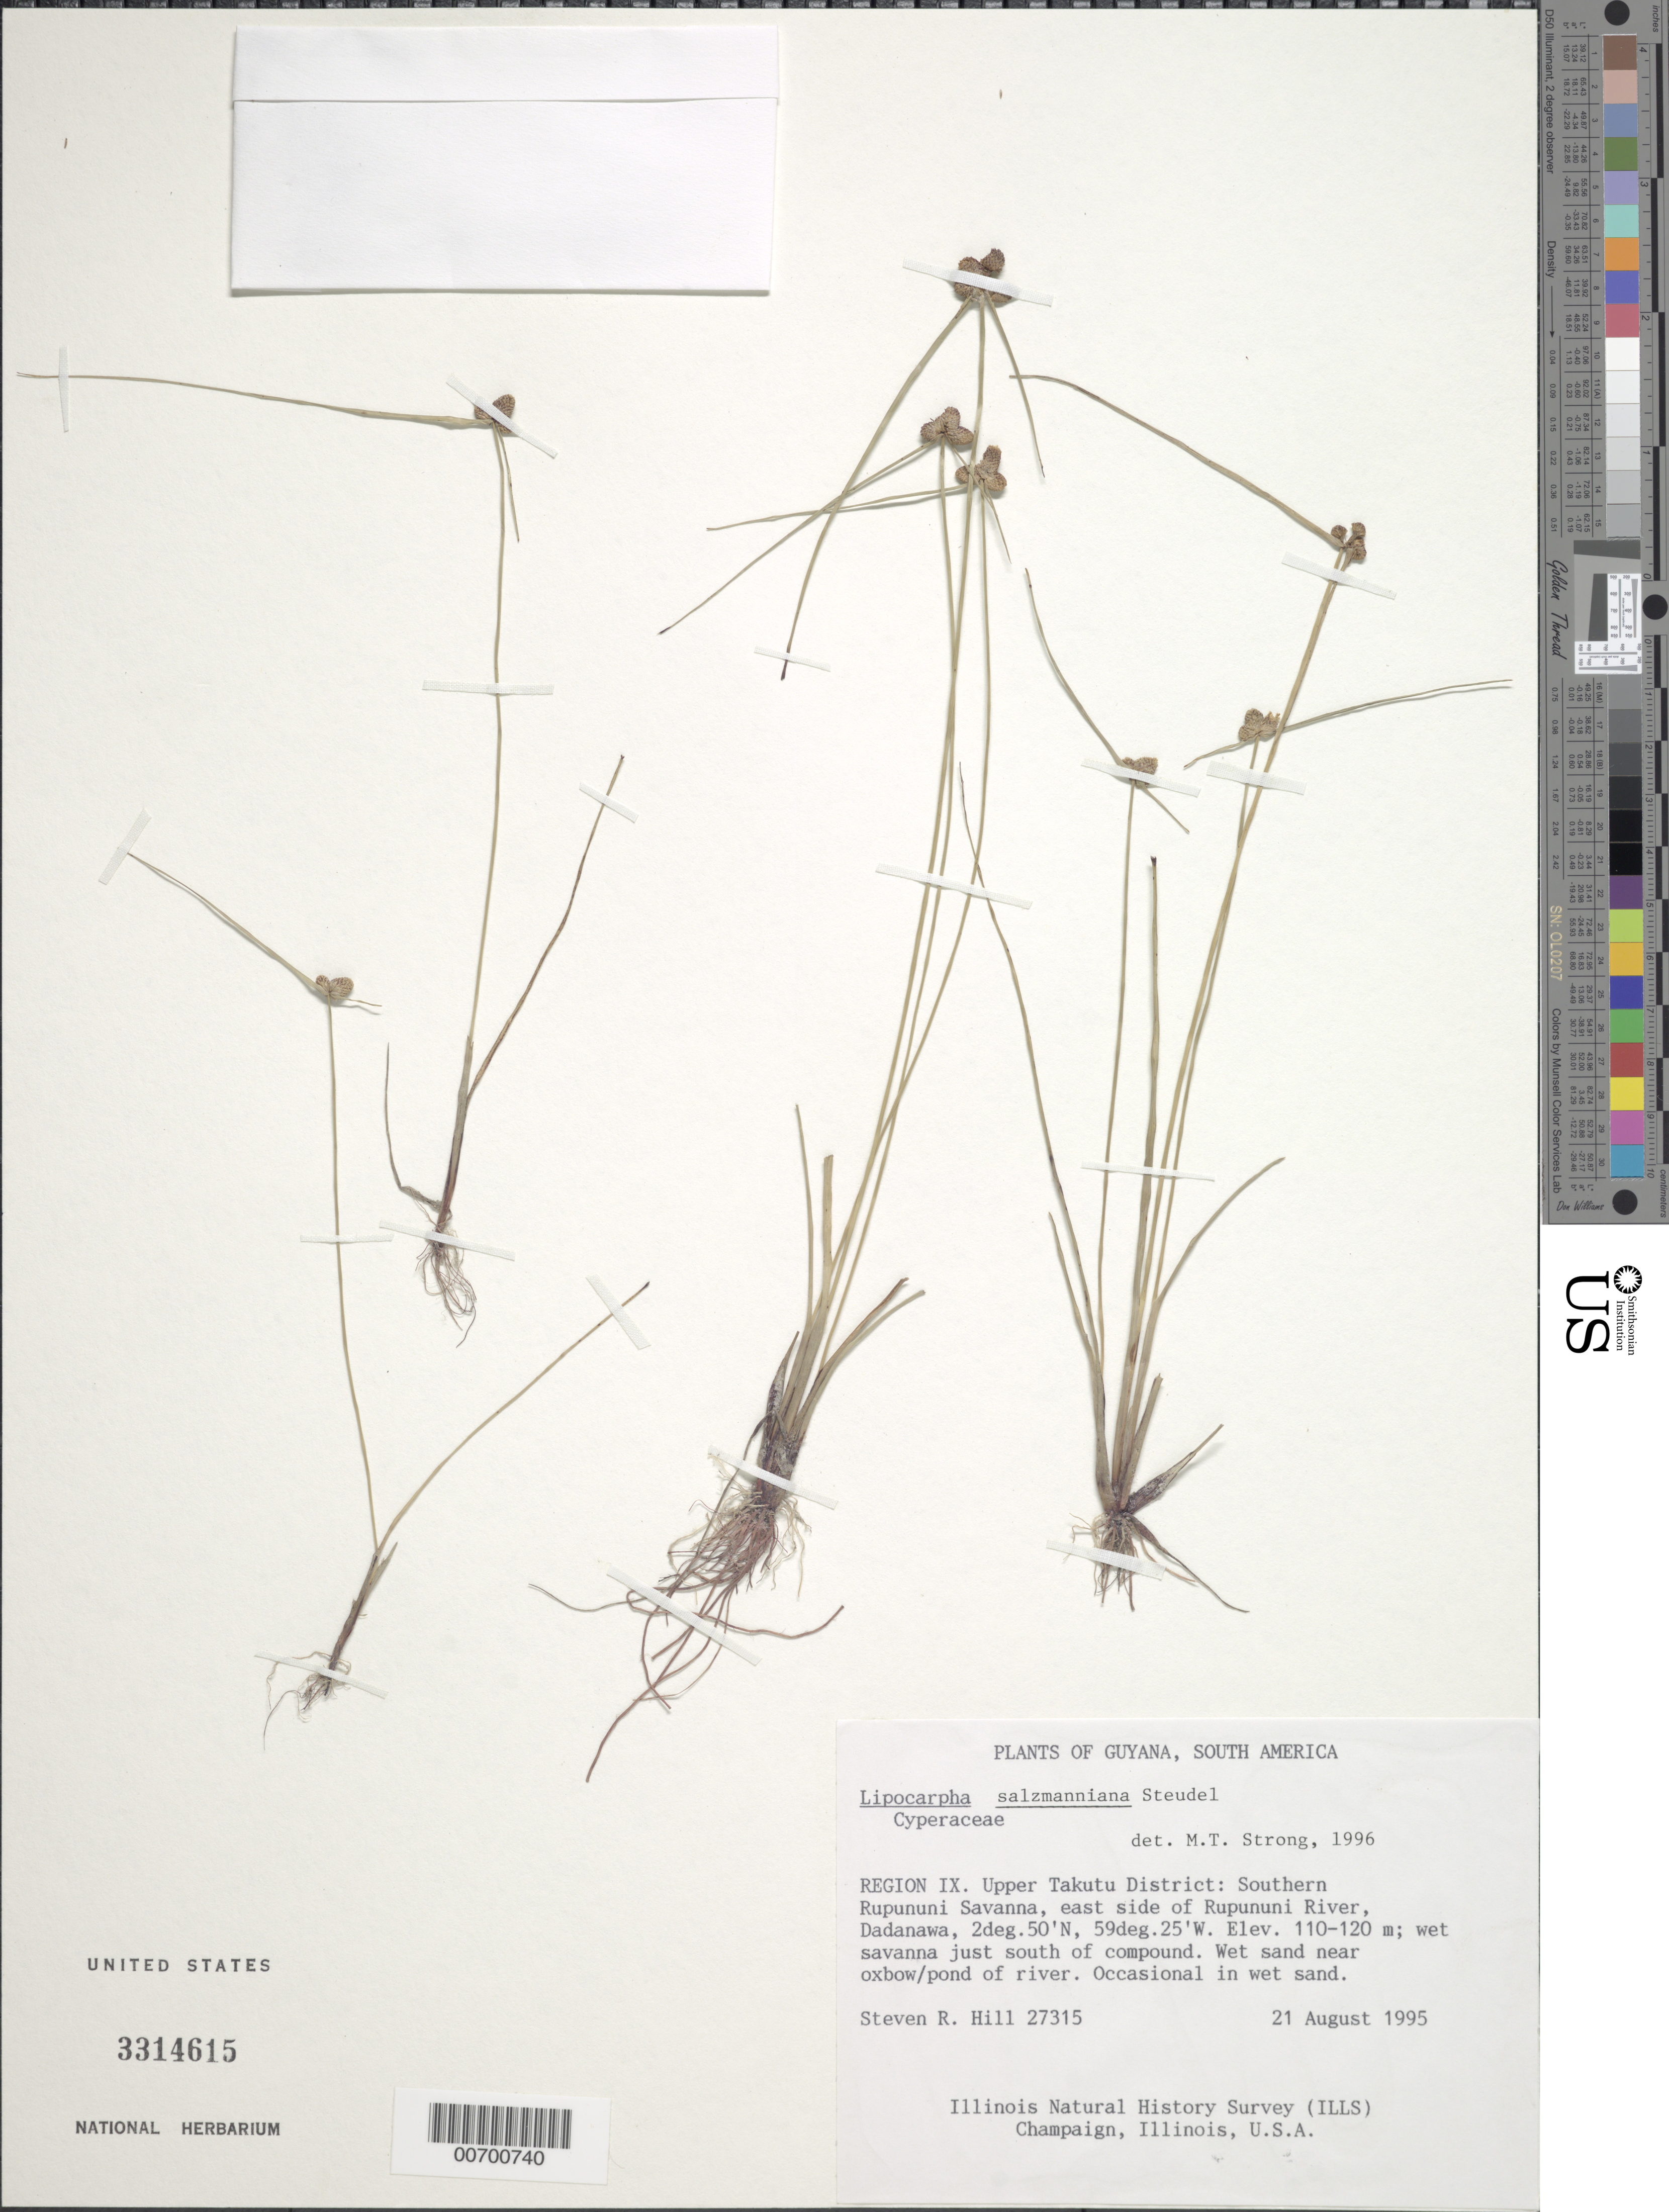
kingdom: Plantae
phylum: Tracheophyta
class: Liliopsida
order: Poales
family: Cyperaceae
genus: Cyperus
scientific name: Cyperus salzmannianus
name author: (Steud.) Bauters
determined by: Strong, M. T., (US), Smithsonian Institution - National Museum of Natural History (UNITED STATES)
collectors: S. R. Hill, C. N. Horn & J. H. Wiersema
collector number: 27315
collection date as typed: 21-Aug-95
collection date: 1995-08-21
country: Guyana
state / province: U. Takutu-U. Essequibo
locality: Dadanawa, southern Rupununi Savanna, E side of Rupununi R.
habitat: Wet savanna ,wet sand near ox/bow pon of river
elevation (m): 110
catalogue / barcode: US 3314615